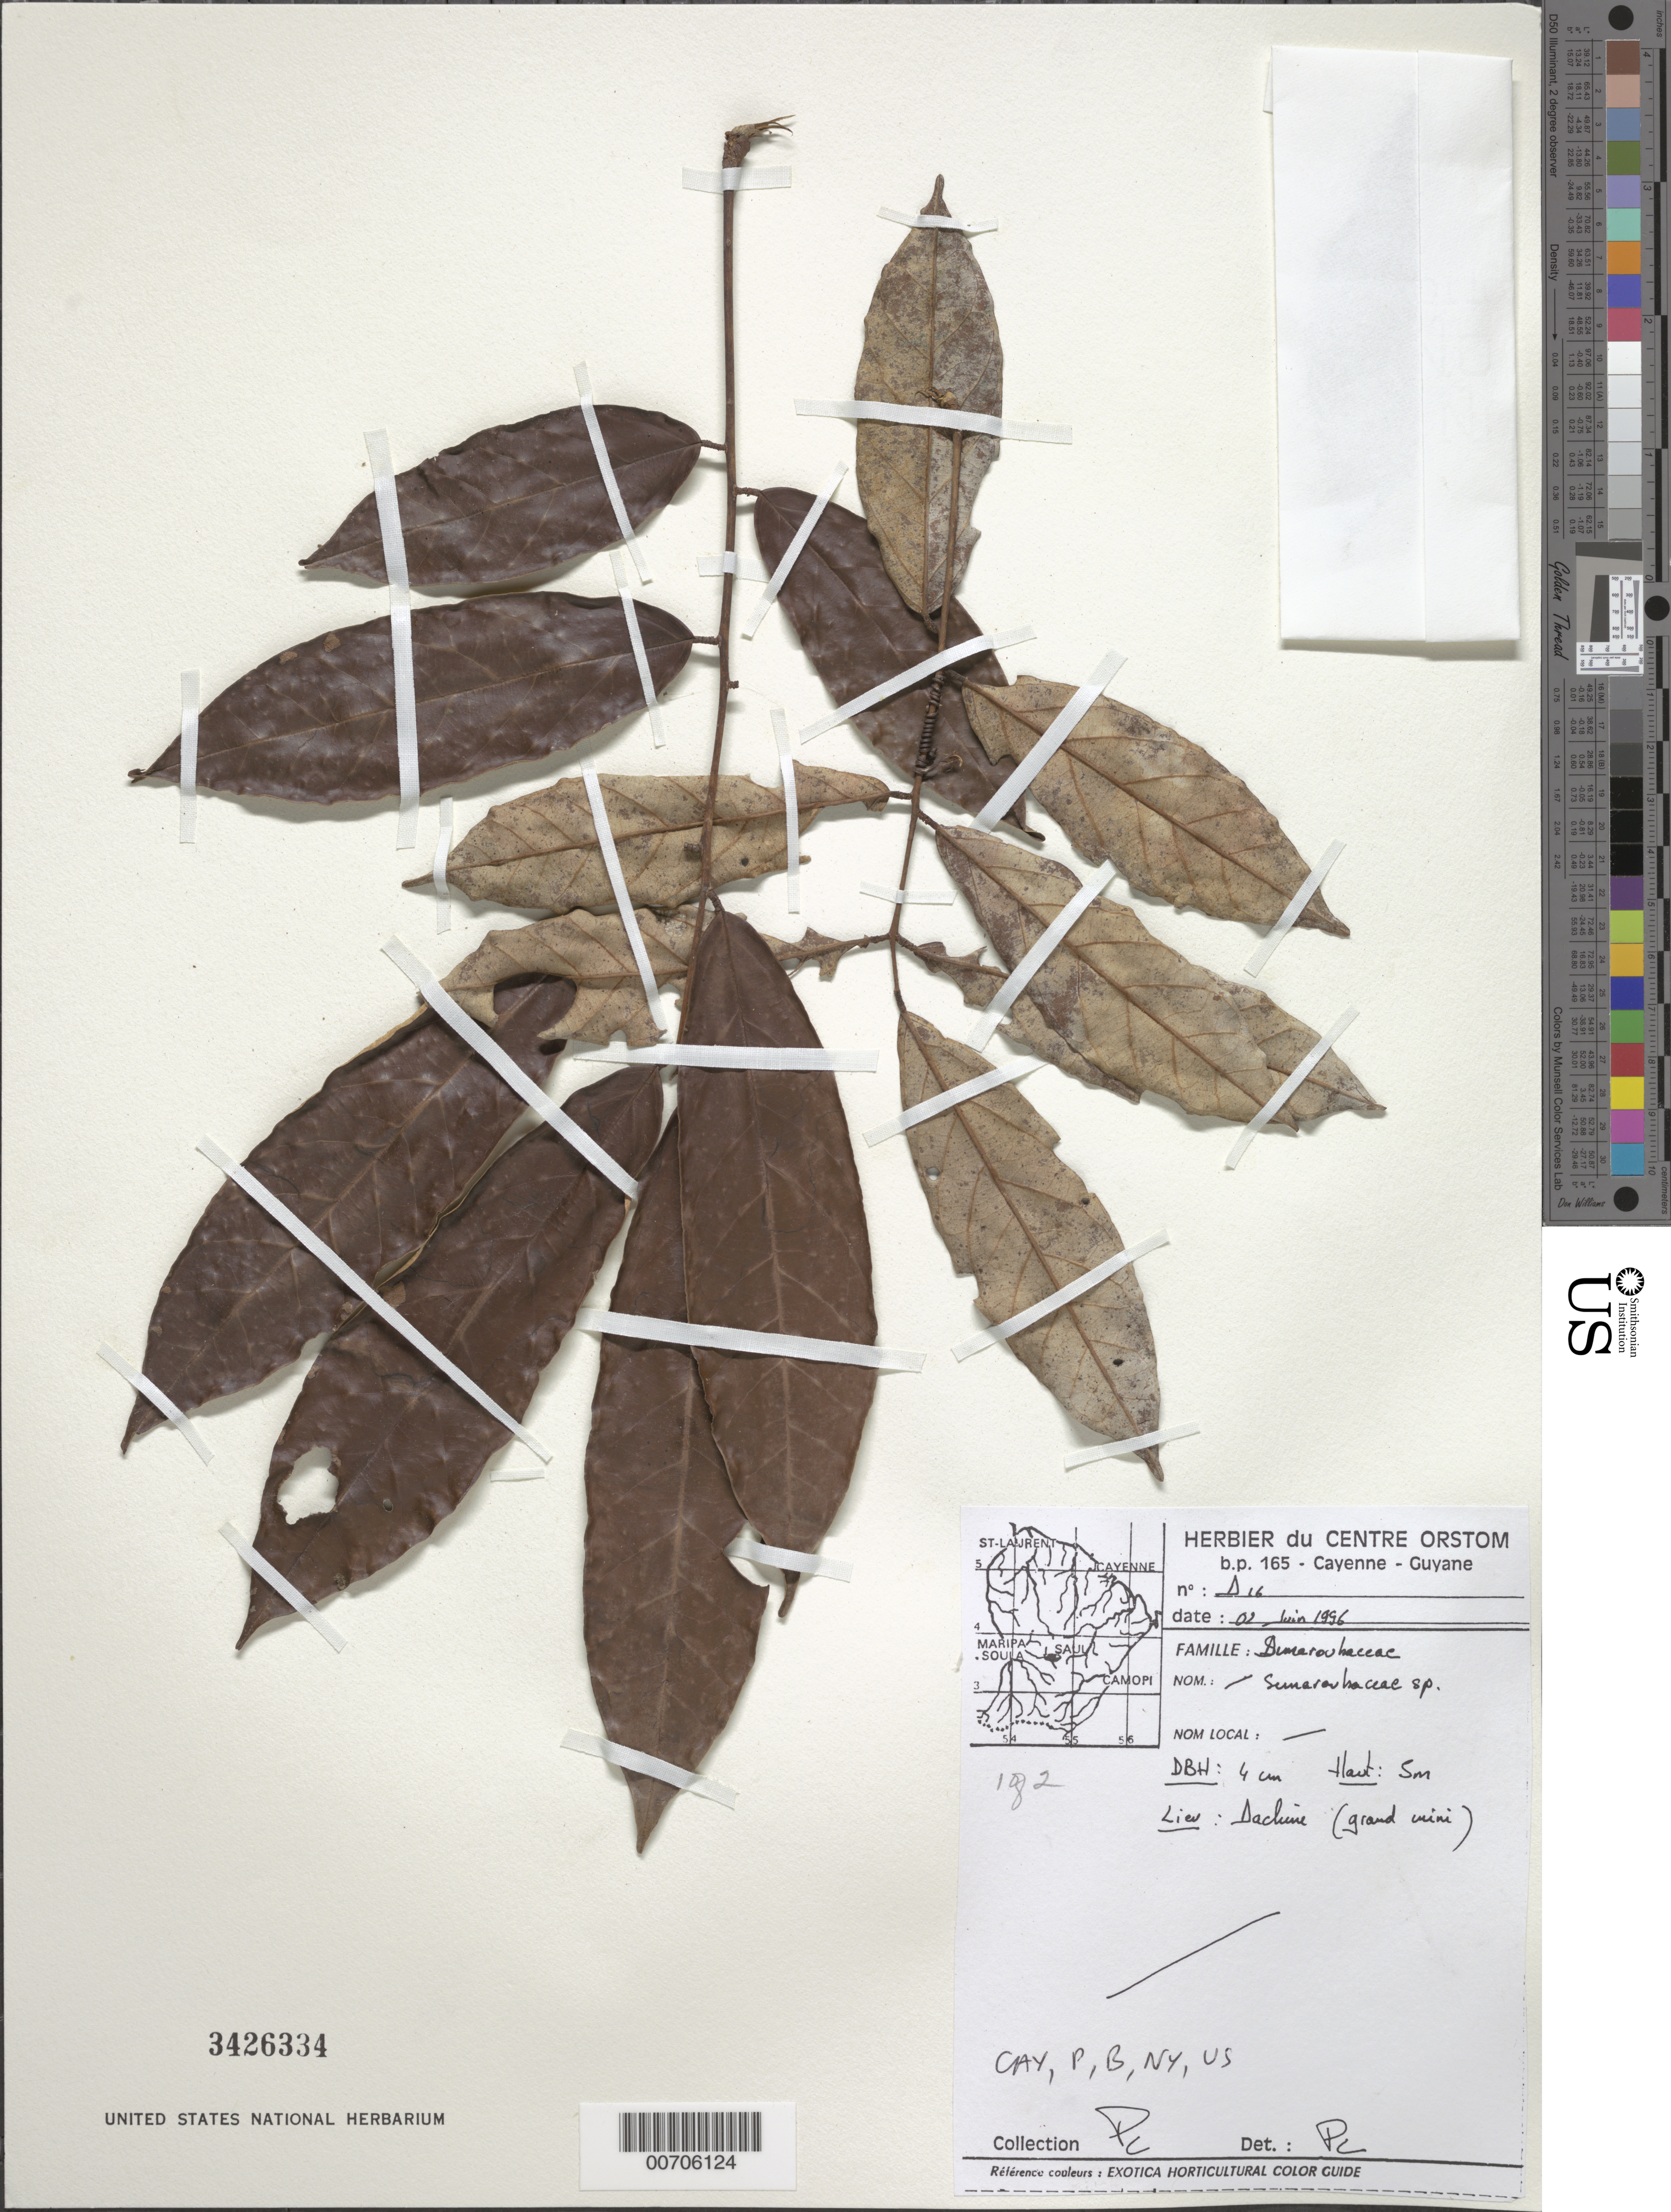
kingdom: Plantae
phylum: Tracheophyta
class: Magnoliopsida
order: Sapindales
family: Simaroubaceae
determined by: Chareyre, P.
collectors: P. Chareyre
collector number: D 16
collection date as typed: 2-Jun-96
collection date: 1996-06-02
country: French Guiana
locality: Dachine (Grand Inini)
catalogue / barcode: US 3426334